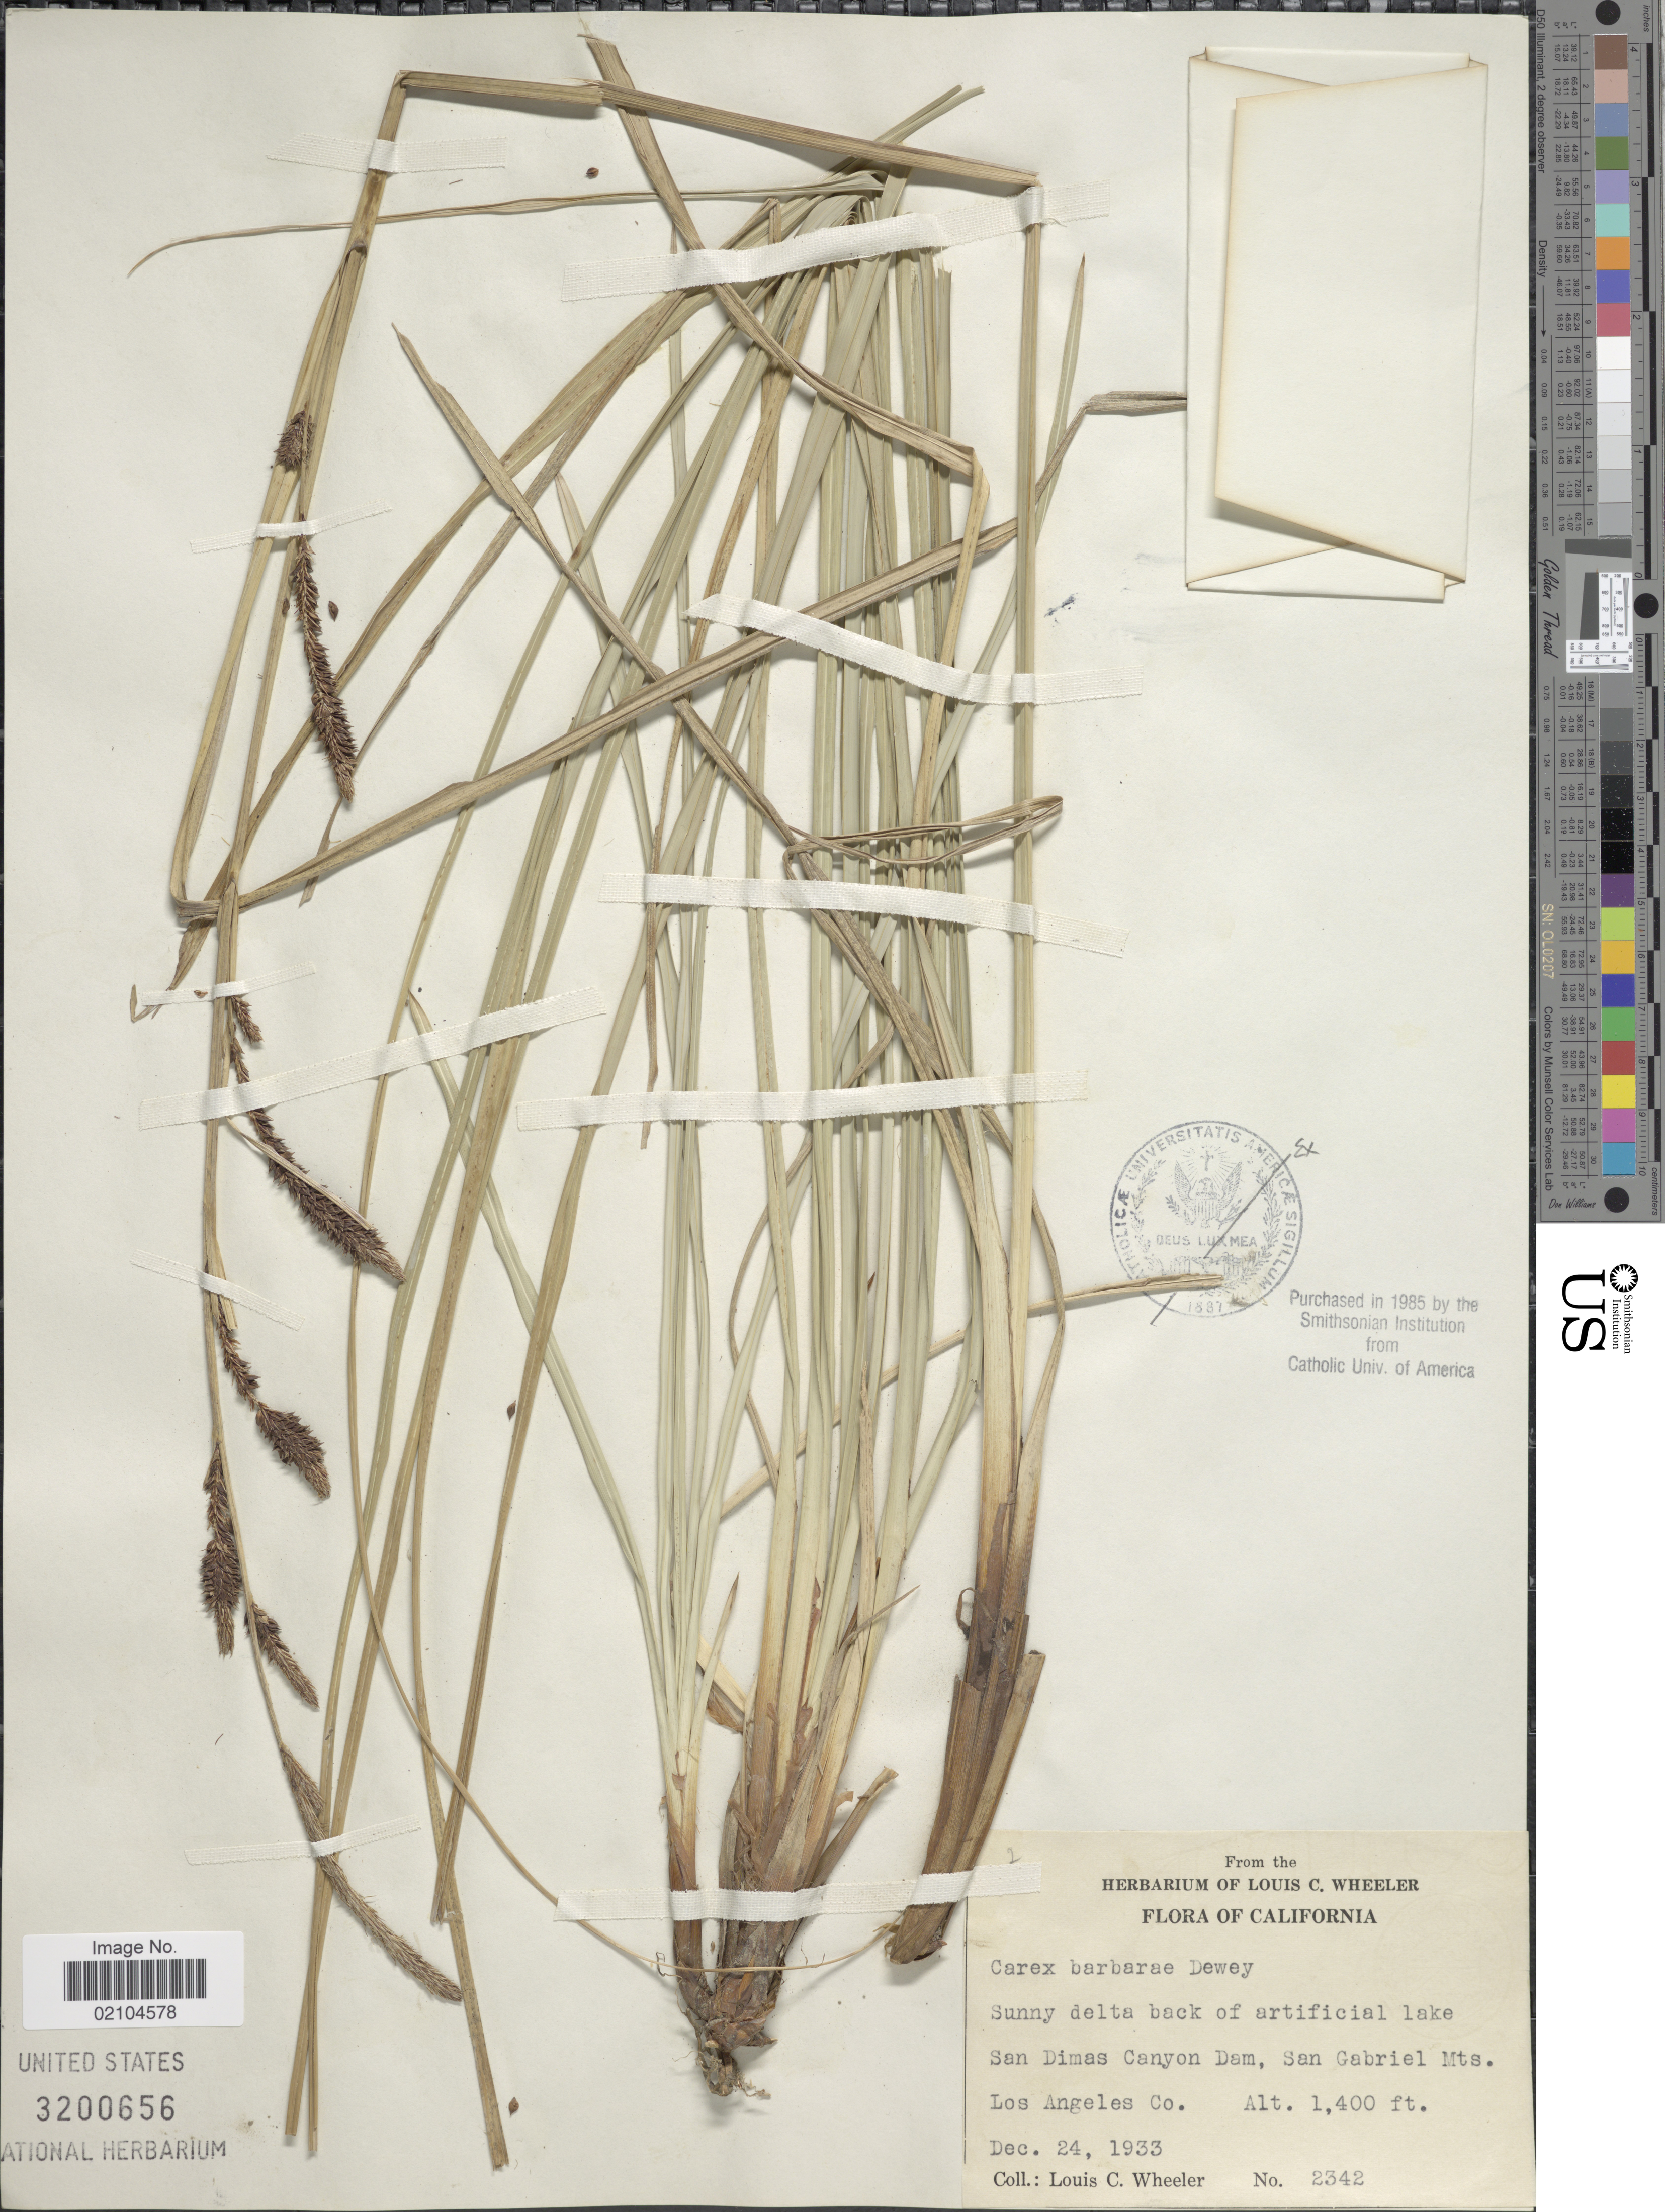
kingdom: Plantae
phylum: Tracheophyta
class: Liliopsida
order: Poales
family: Cyperaceae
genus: Carex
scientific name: Carex barbarae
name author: Dewey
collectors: L. C. Wheeler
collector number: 2342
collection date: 1933-12-24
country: United States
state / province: California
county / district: Los Angeles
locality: San Domas Canyon Dam, San Gabriel Mts., Los Angeles Co.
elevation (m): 427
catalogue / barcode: US 3200656